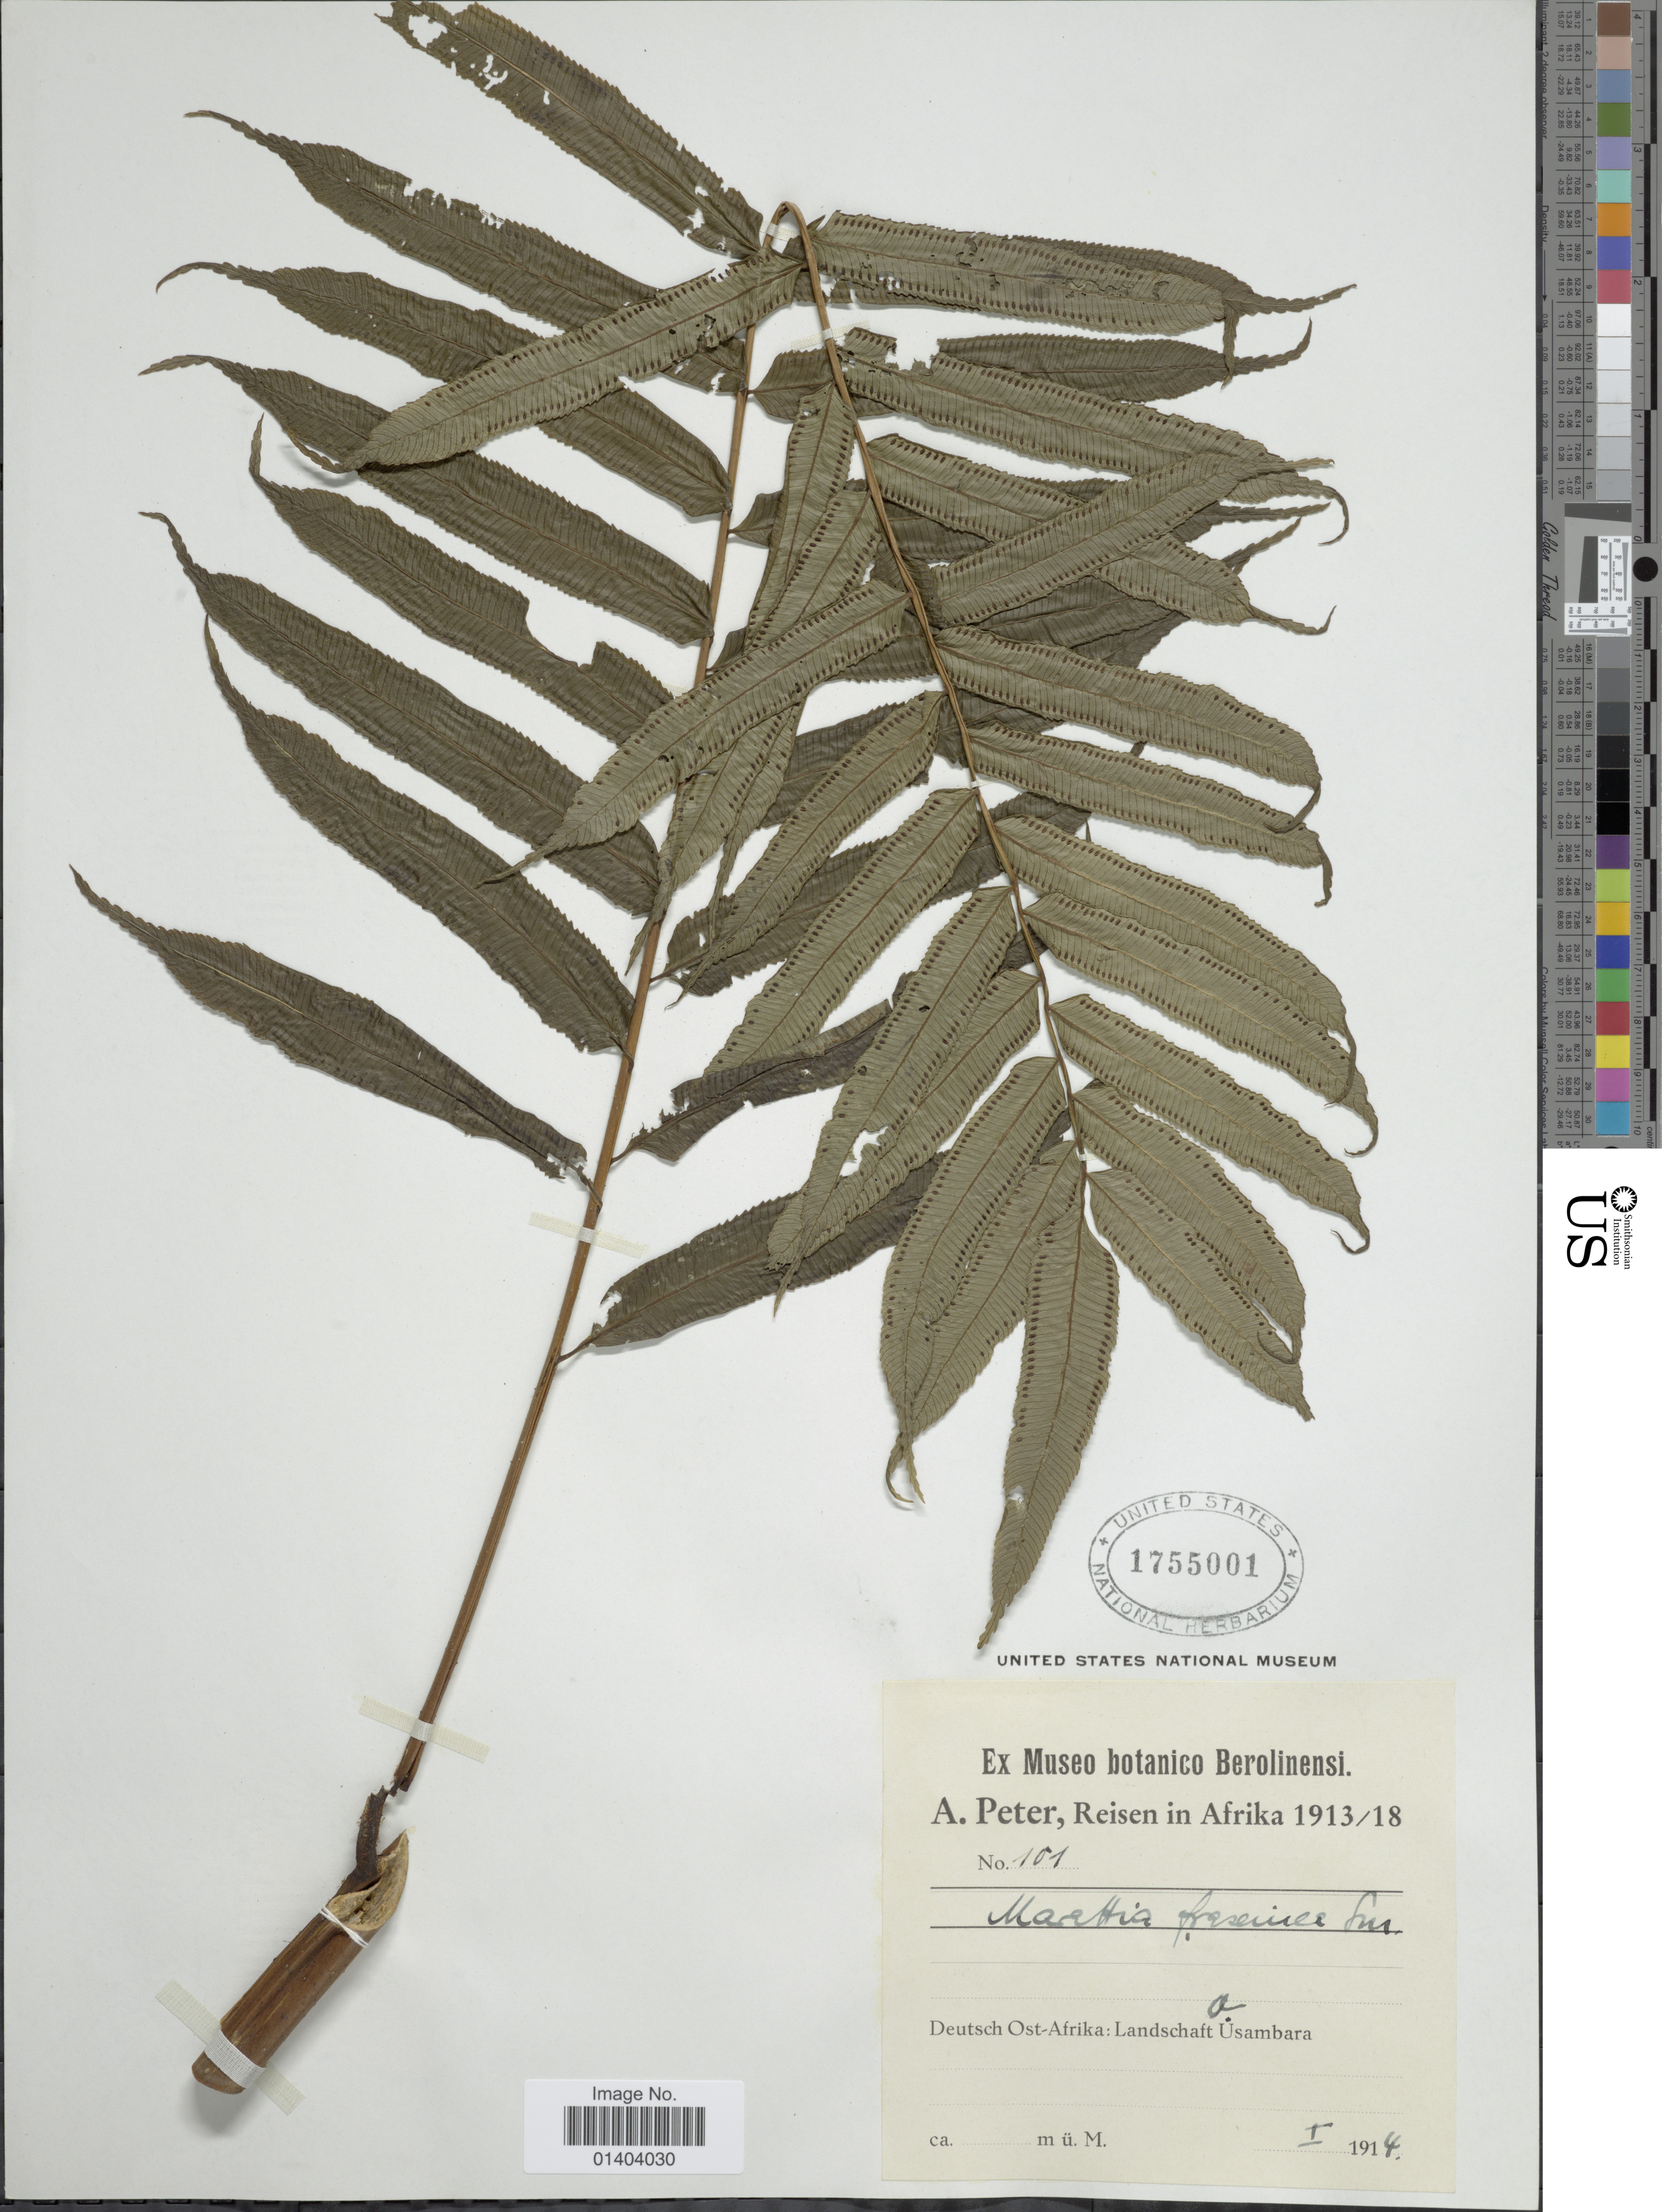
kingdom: Plantae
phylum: Tracheophyta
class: Polypodiopsida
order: Marattiales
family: Marattiaceae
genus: Ptisana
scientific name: Ptisana fraxinea var. salicifolia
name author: (Schrad.) Murdock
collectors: A. Peter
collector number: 101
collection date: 1914-01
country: Tanzania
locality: Deutsch Ost-Afrika: Landschaft Usambara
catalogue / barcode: US 1755001